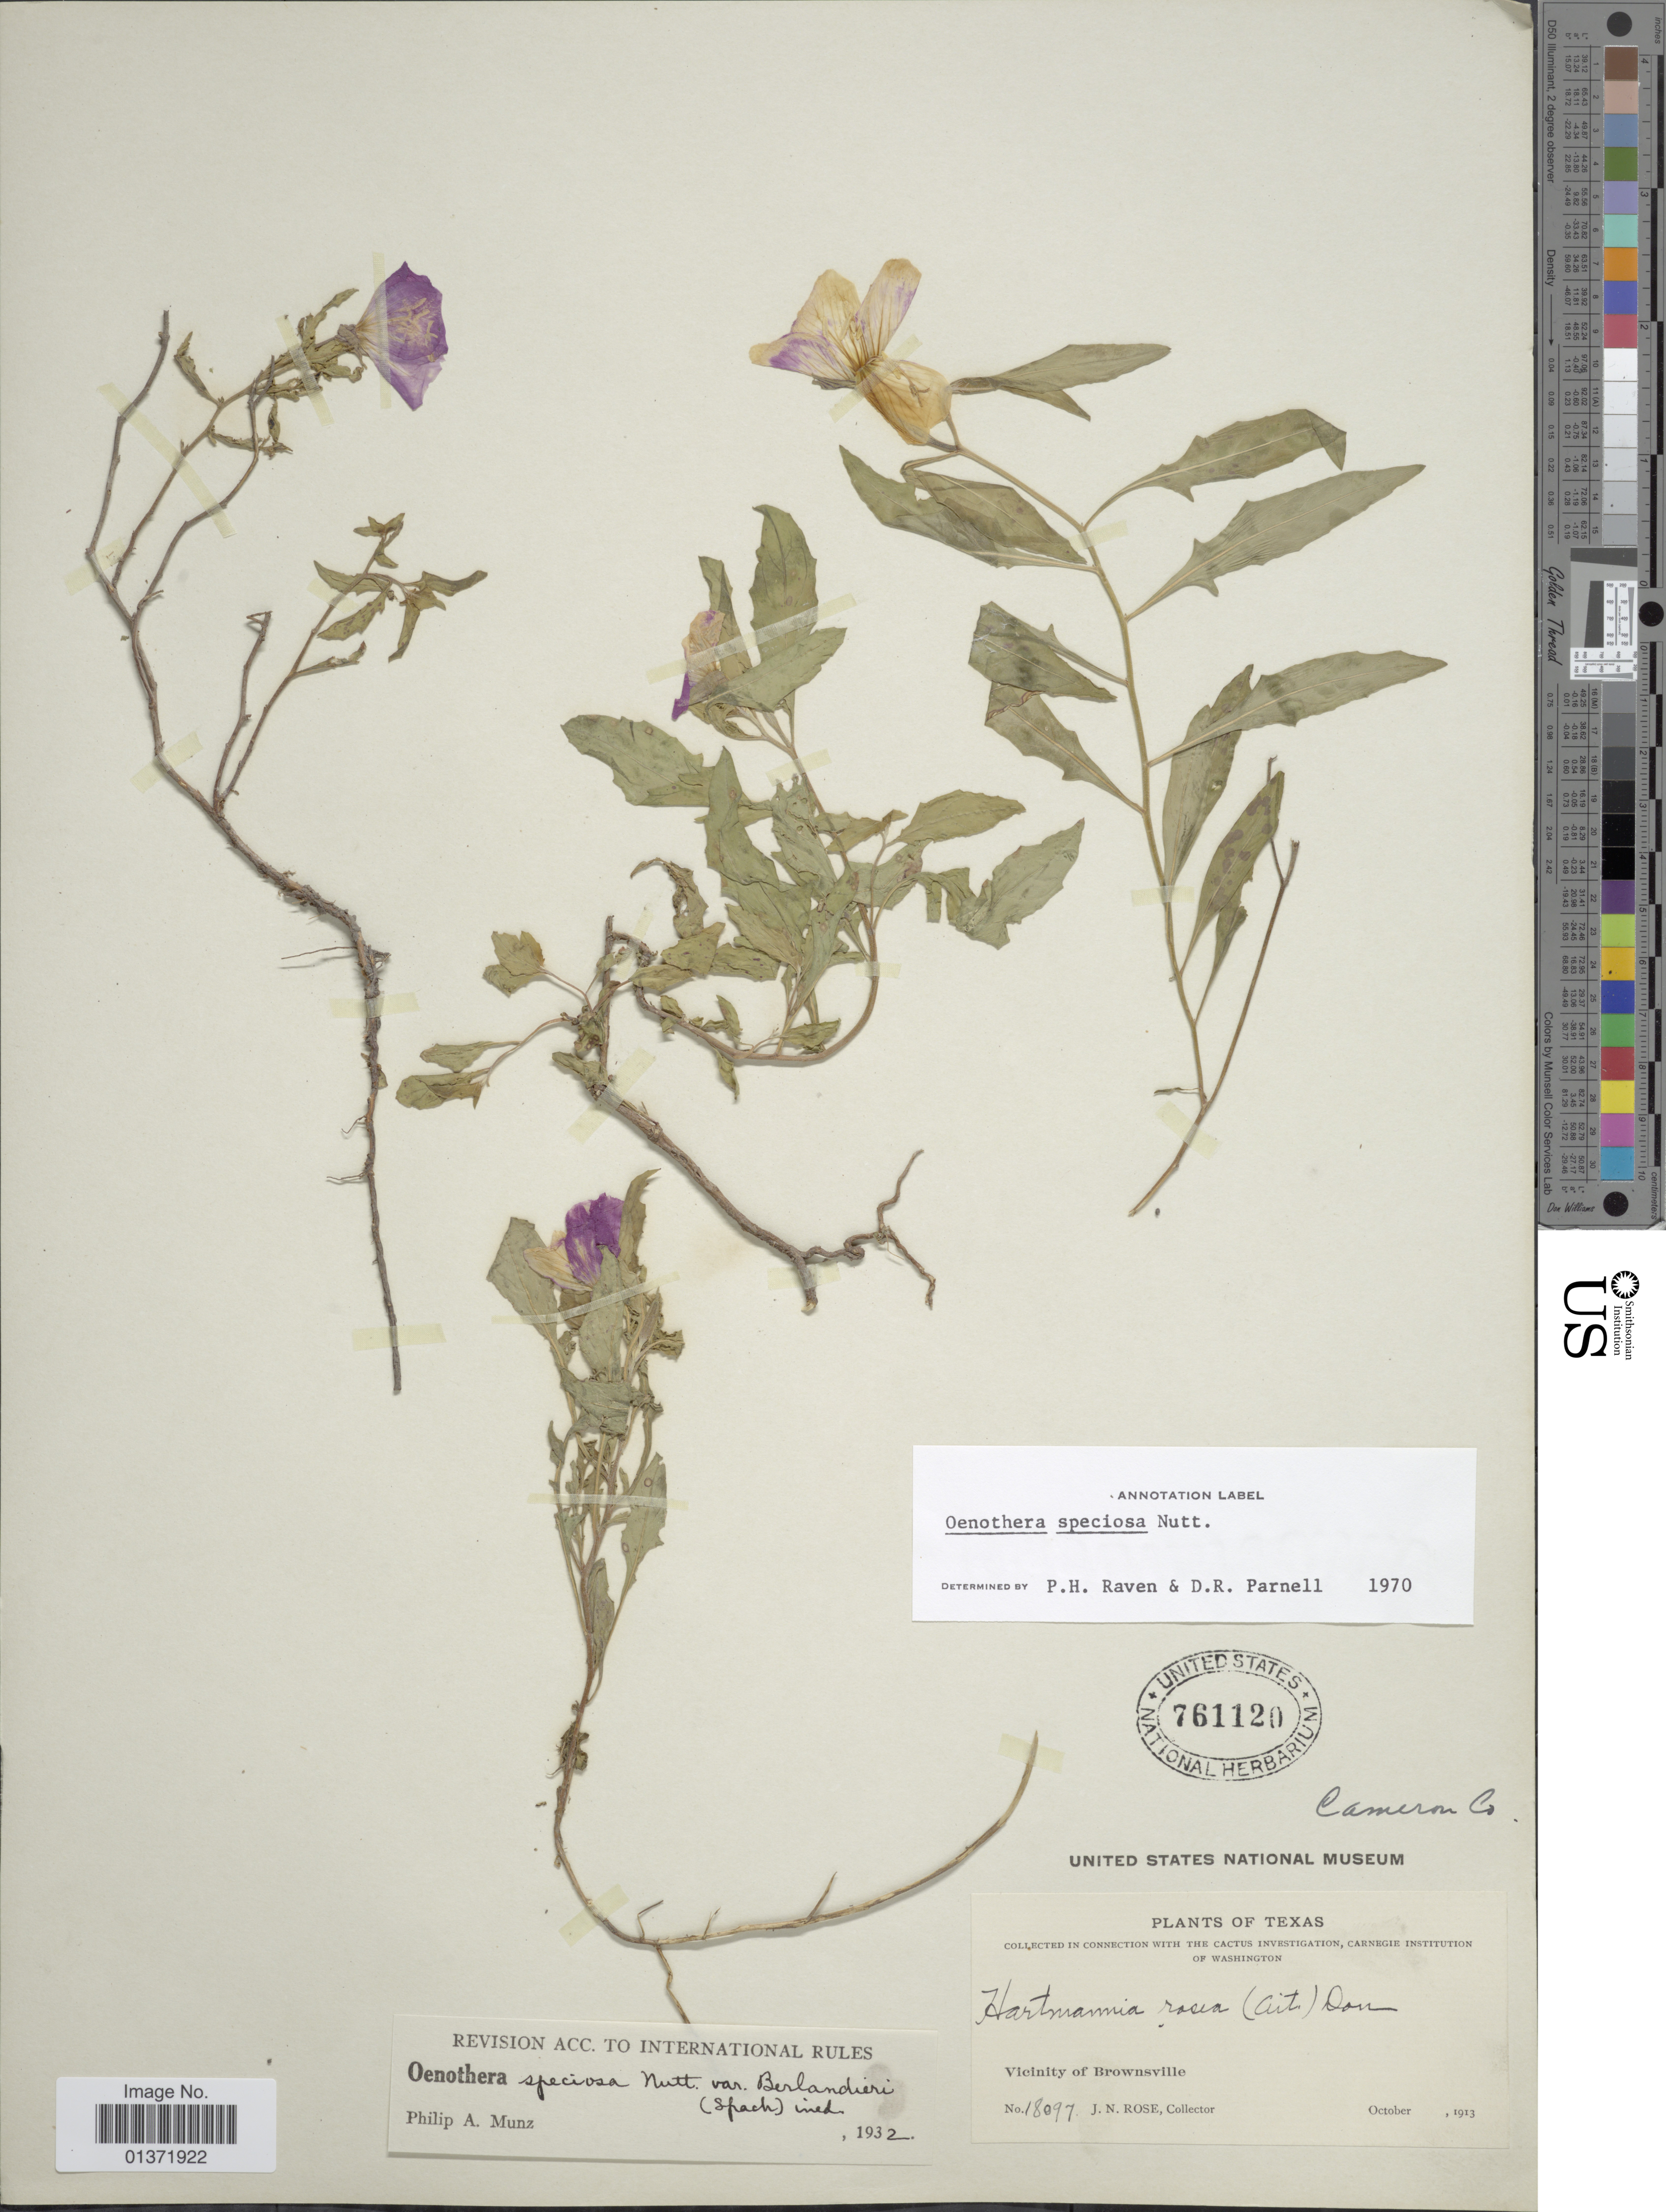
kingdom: Plantae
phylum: Tracheophyta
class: Magnoliopsida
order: Myrtales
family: Onagraceae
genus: Oenothera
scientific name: Oenothera speciosa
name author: Nutt.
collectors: J. N. Rose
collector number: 18097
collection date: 1913-10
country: United States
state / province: Texas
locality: Vicinity of Brownsville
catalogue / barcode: US 761120